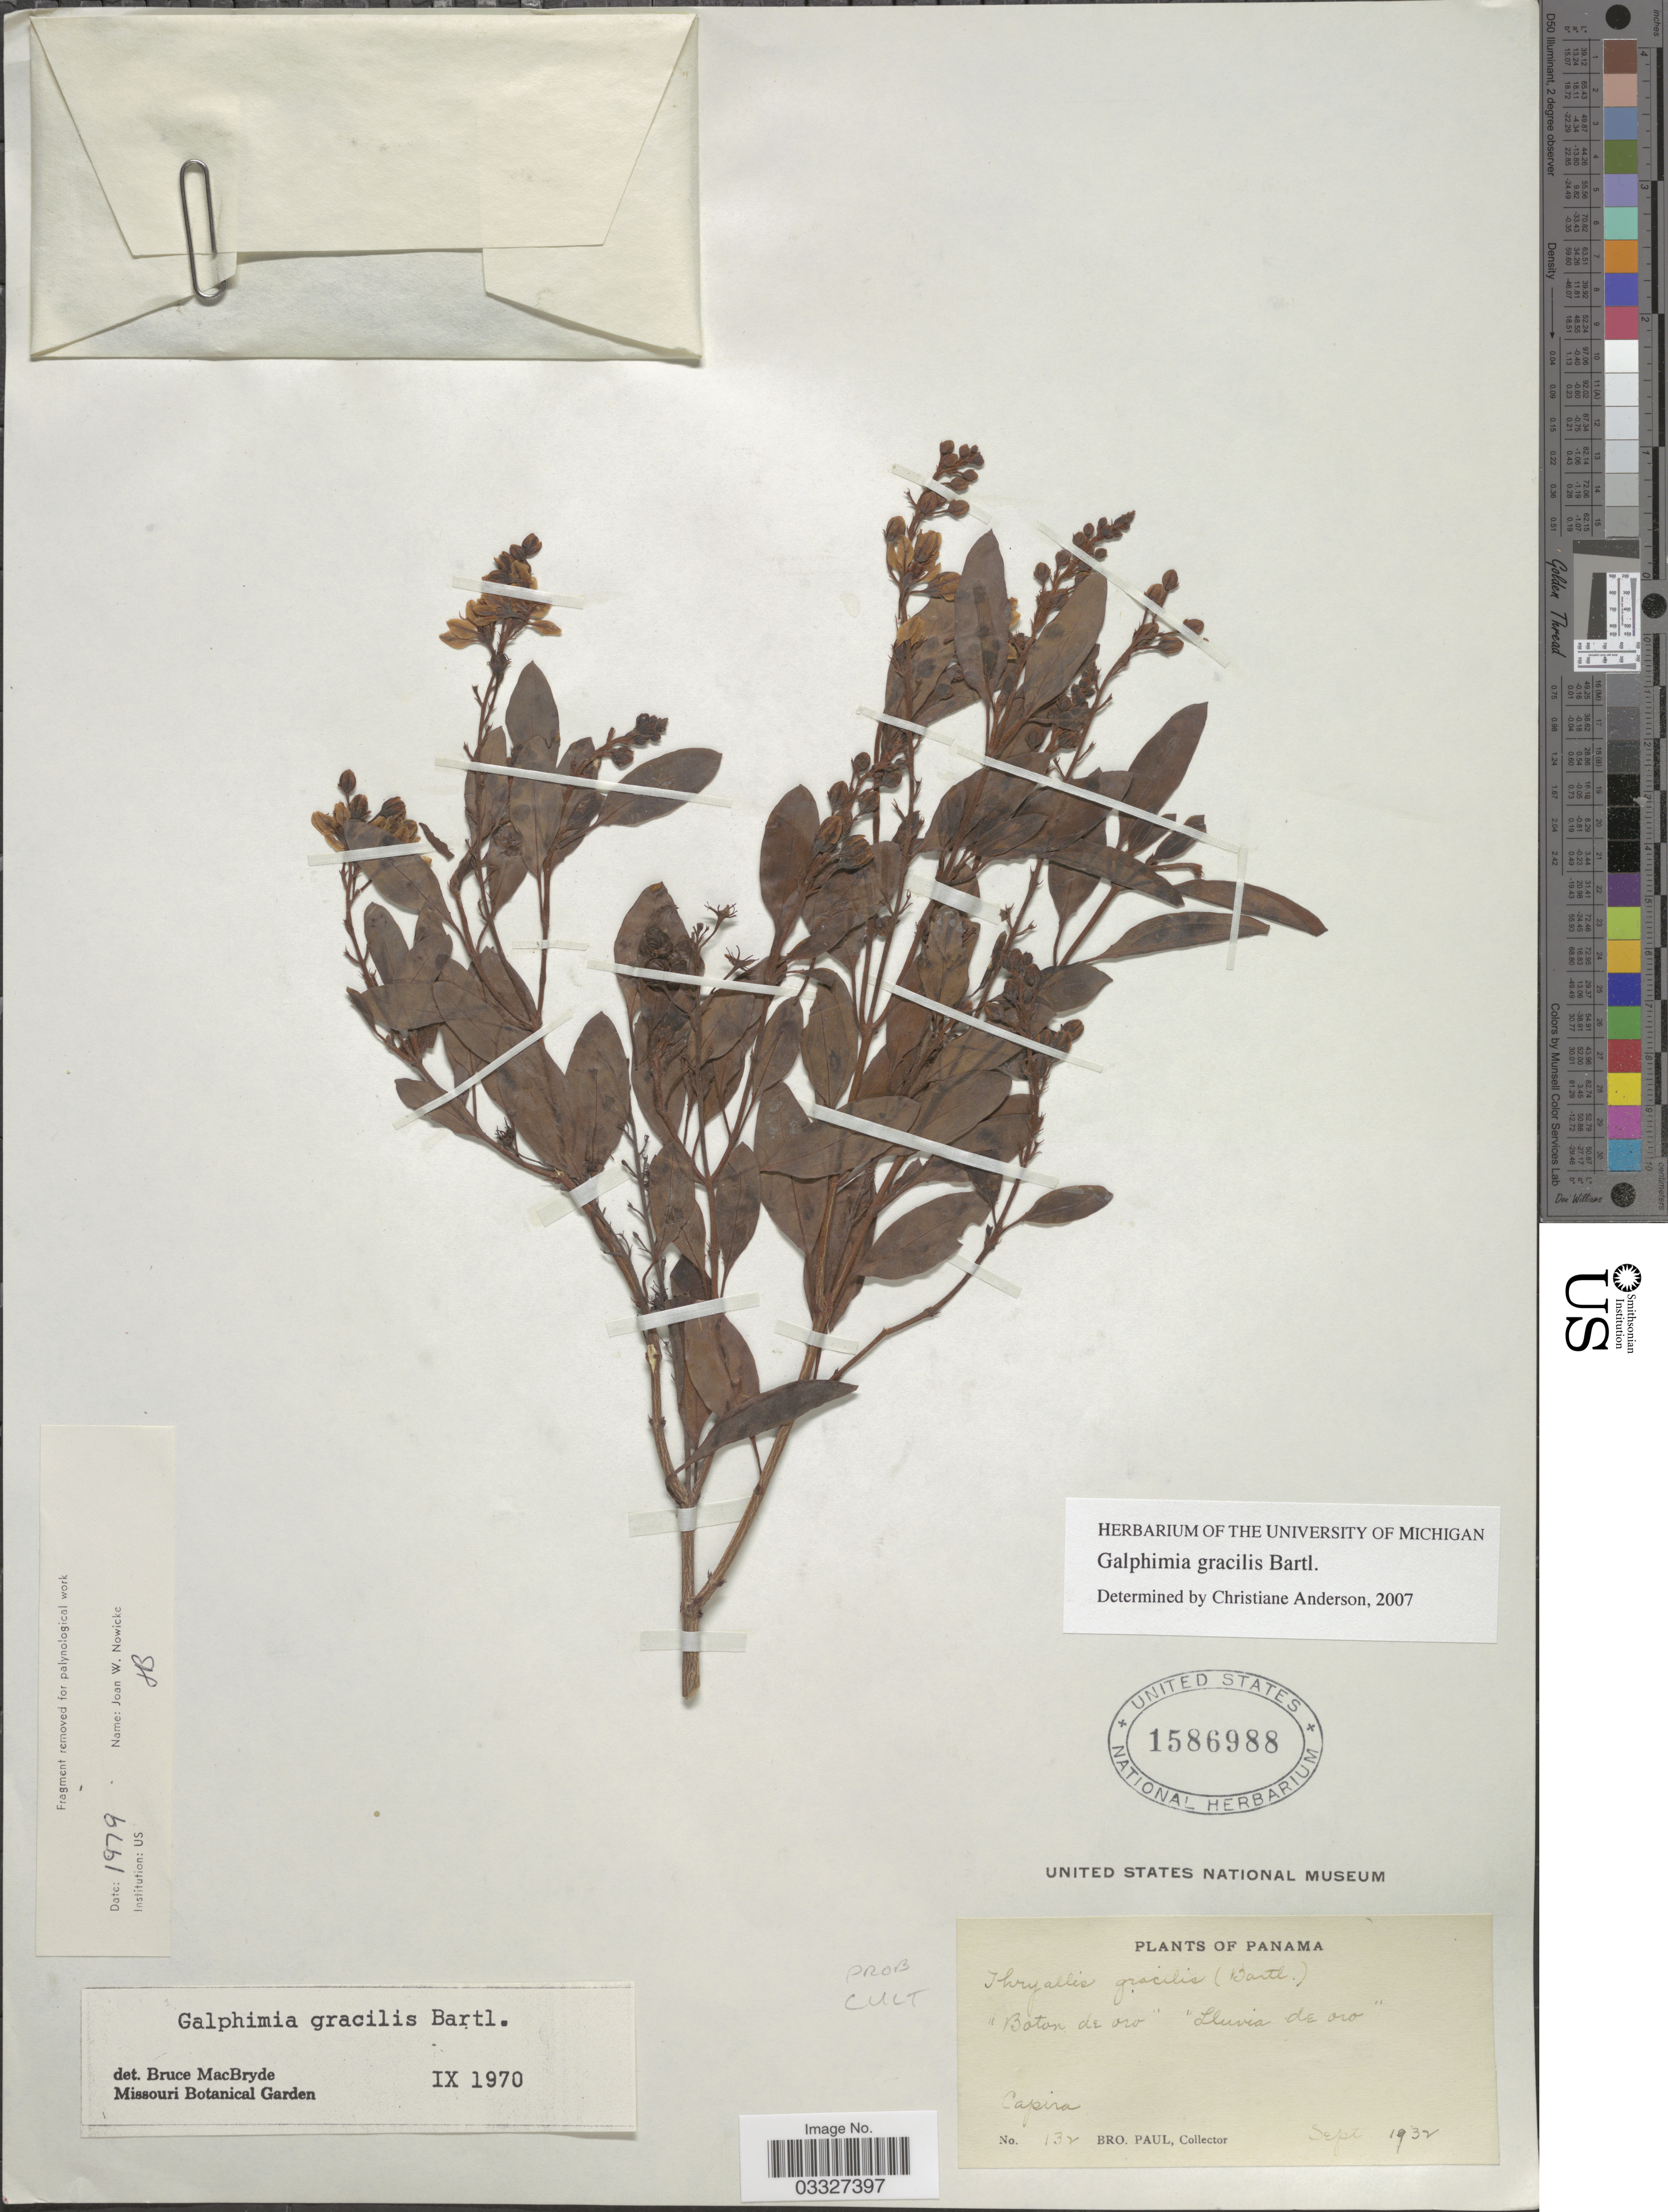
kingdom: Plantae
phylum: Tracheophyta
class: Magnoliopsida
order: Malpighiales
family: Malpighiaceae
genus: Galphimia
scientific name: Galphimia gracilis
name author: Bartl.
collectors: B. Paul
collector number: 132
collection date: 1932-09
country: Panama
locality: Capira.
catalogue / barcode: US 1586988